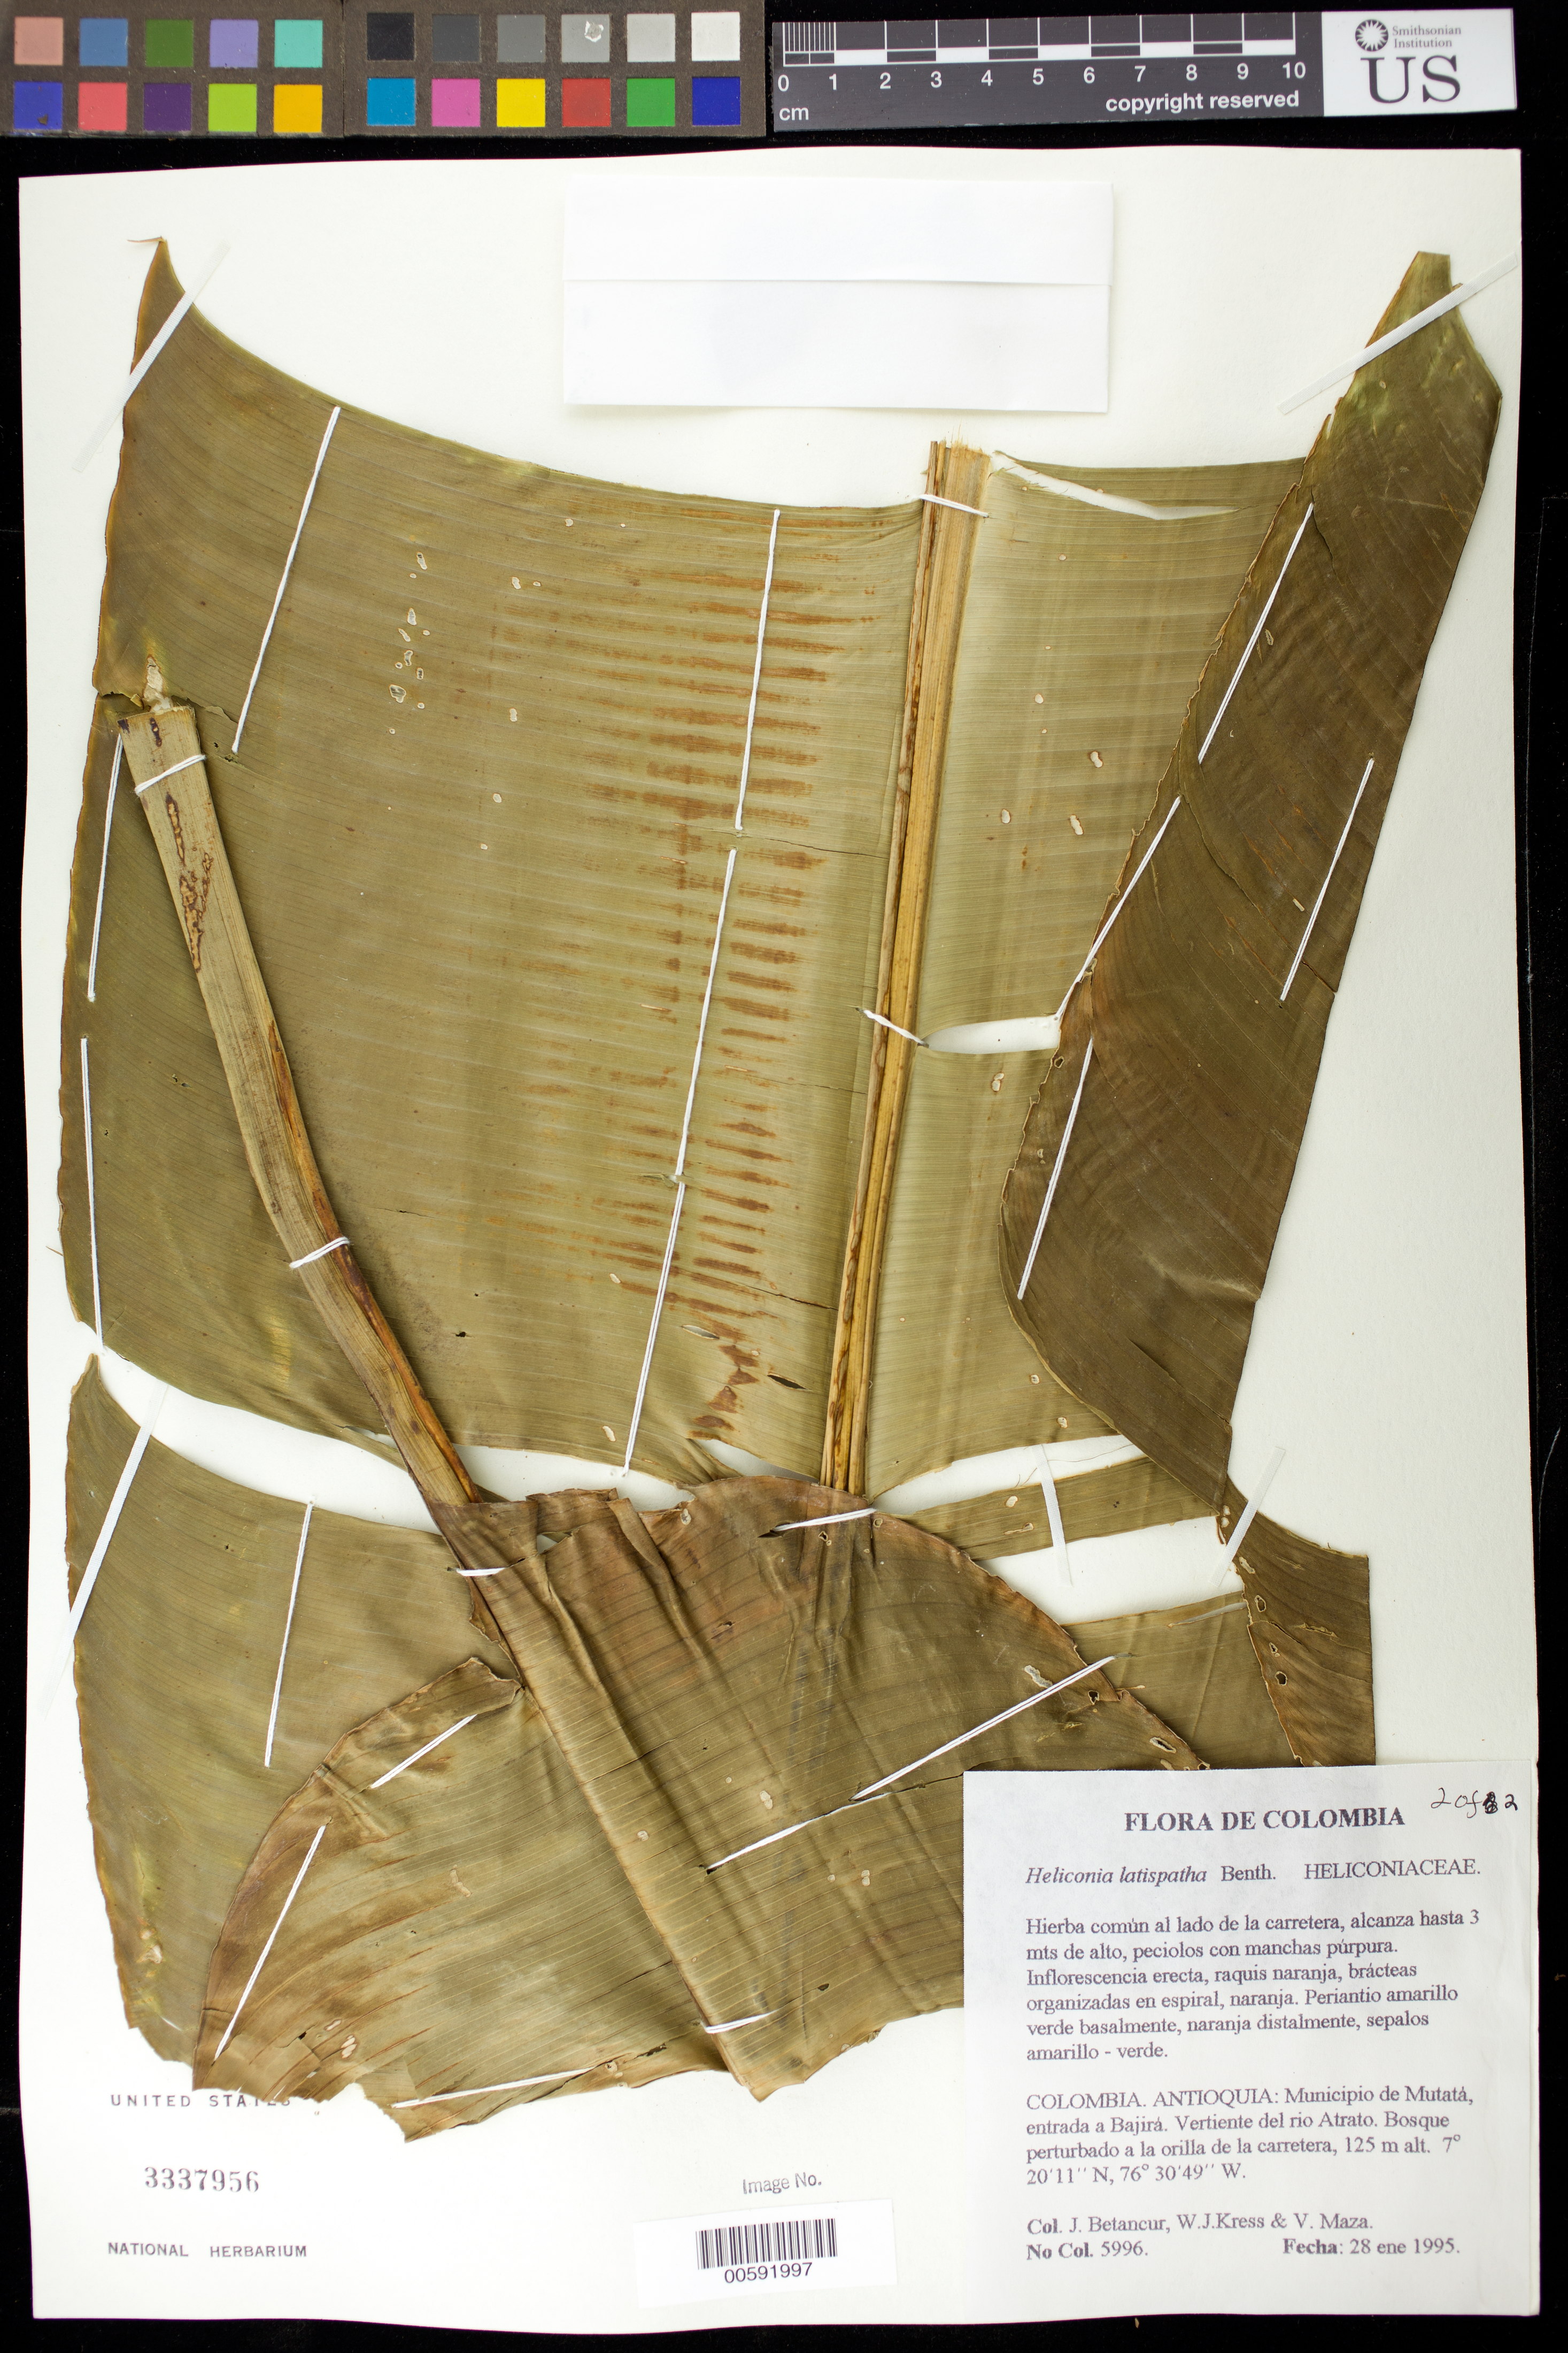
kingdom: Plantae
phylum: Tracheophyta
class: Liliopsida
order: Zingiberales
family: Heliconiaceae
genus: Heliconia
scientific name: Heliconia latispatha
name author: Benth.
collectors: J. C. Betancur, W. J. Kress & V. Maza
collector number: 5996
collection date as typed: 28 Jan 1995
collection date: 1995-01-28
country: Colombia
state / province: Antioquia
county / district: Mutata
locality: Road to Bajira, 19 km from turnoff of main highway.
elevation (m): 55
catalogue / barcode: US 3337956